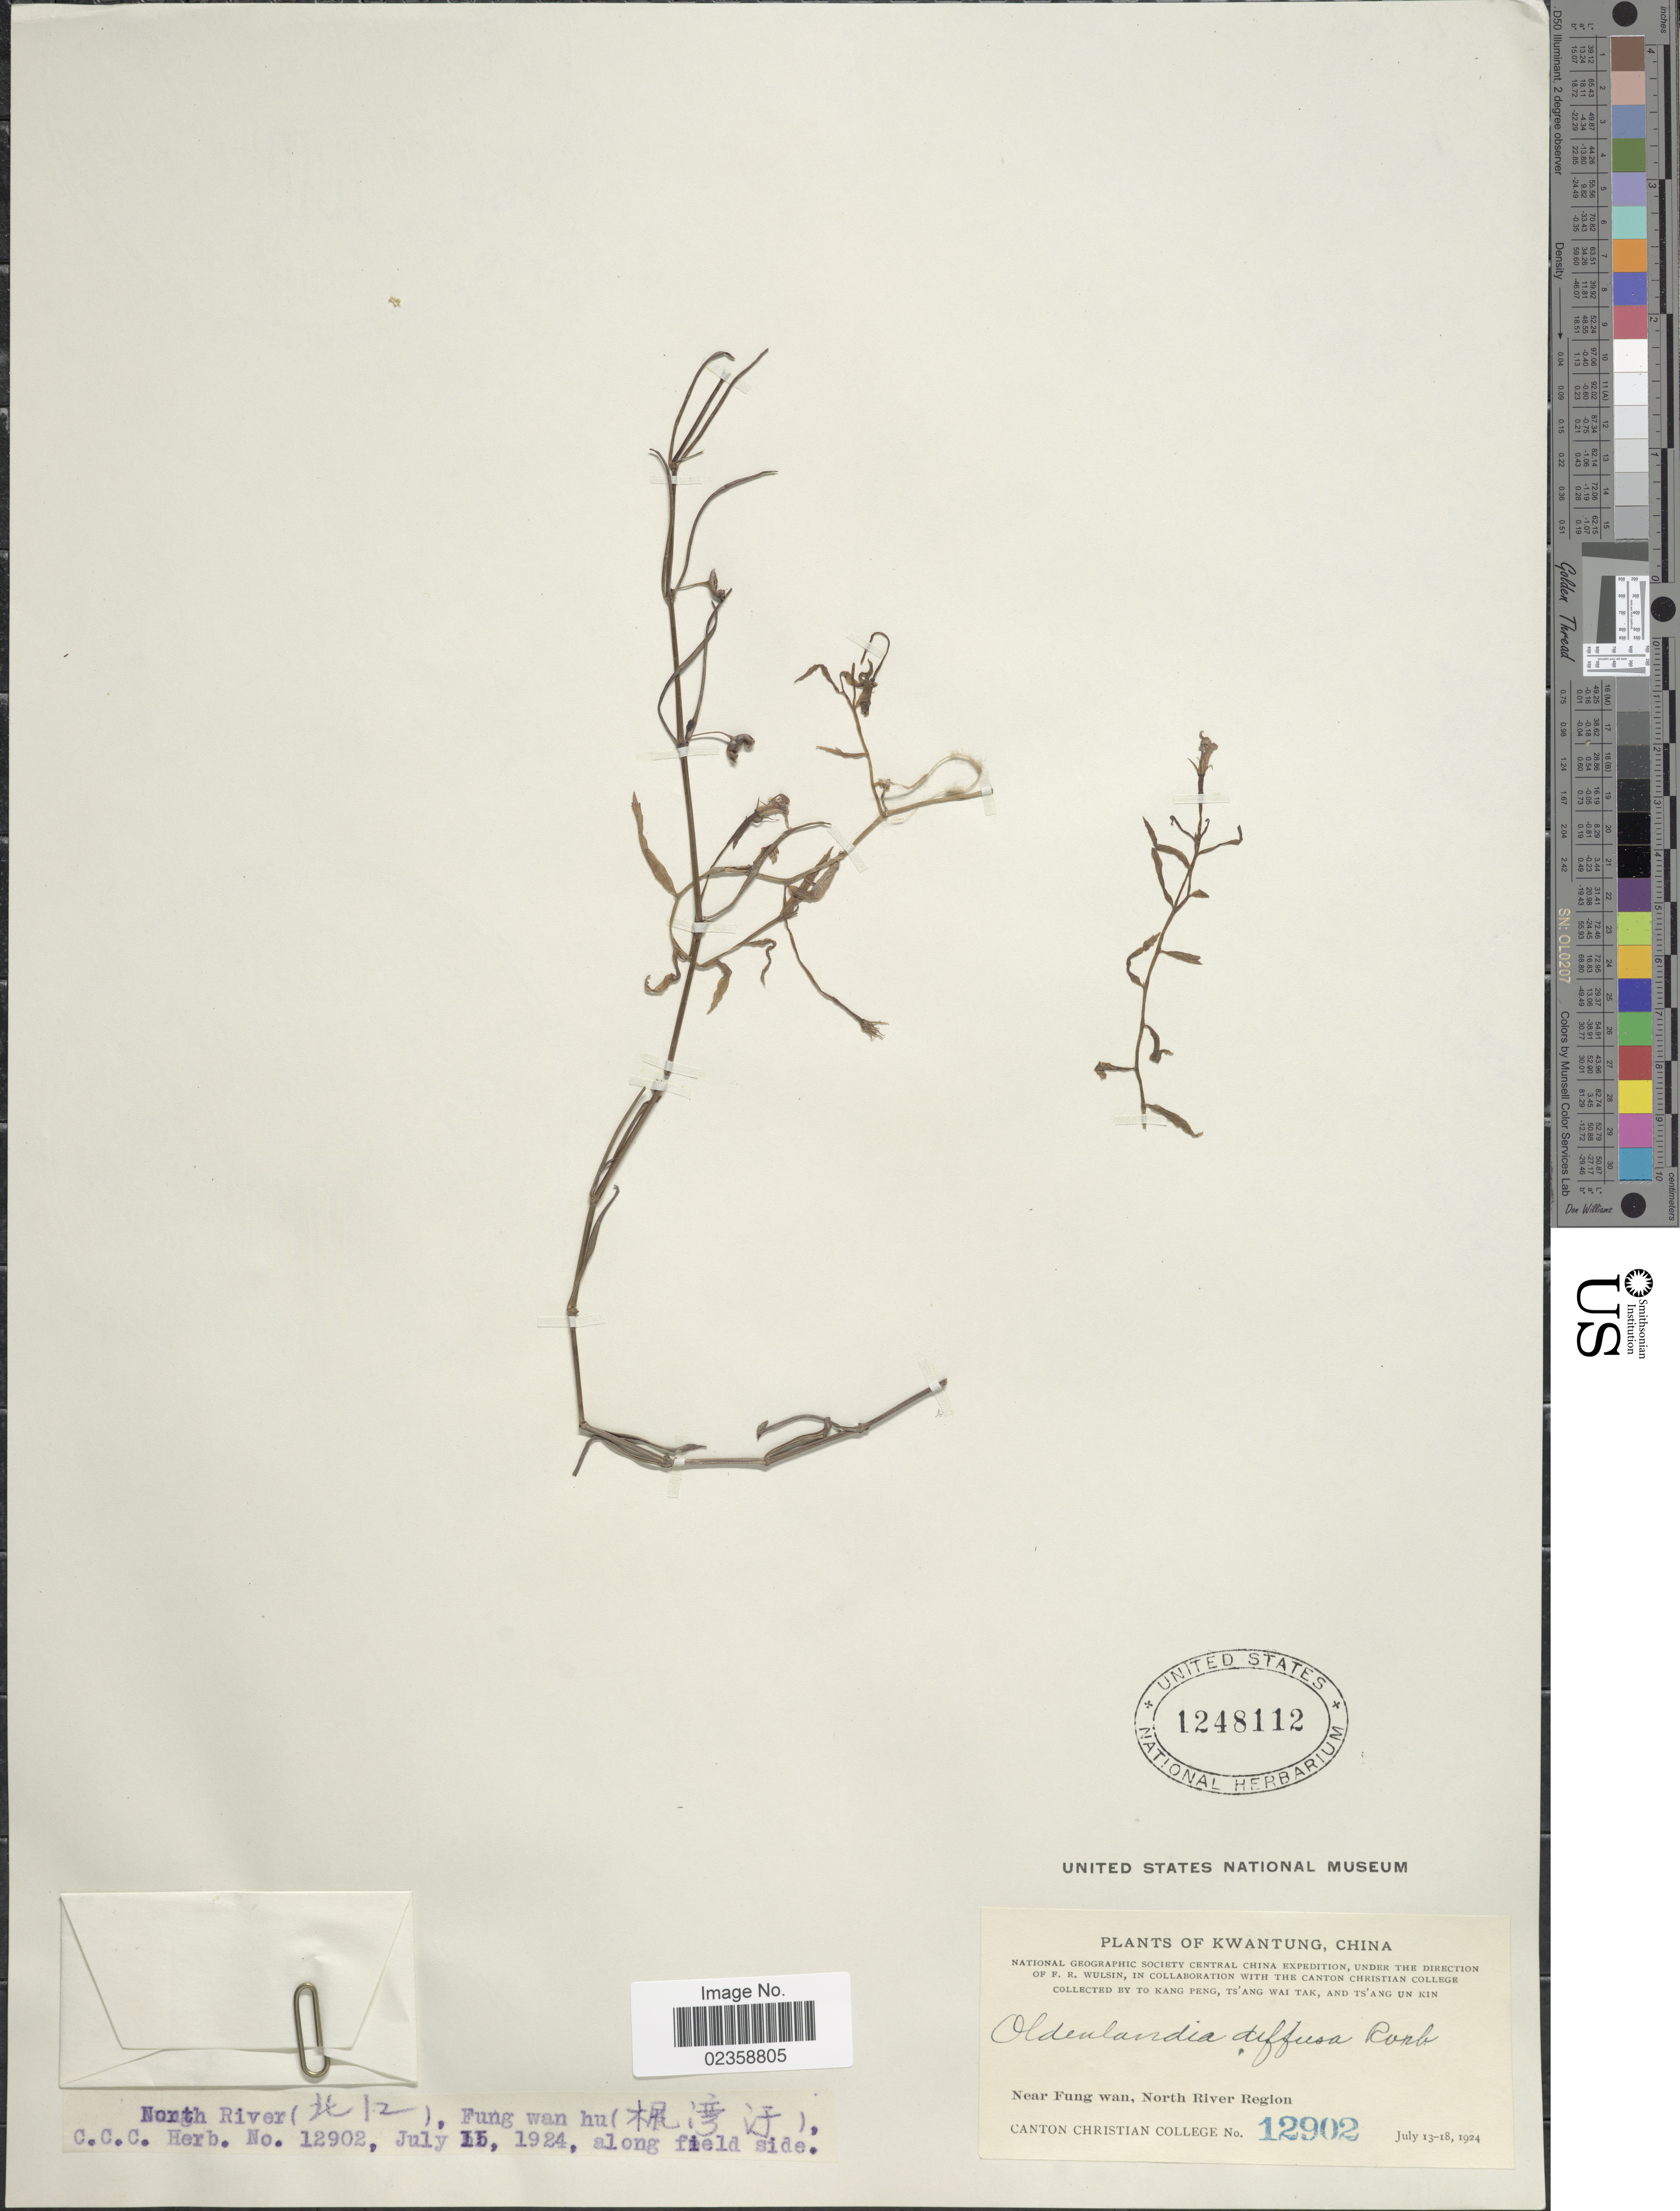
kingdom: Plantae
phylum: Tracheophyta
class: Magnoliopsida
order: Gentianales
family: Rubiaceae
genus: Oldenlandia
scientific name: Oldenlandia diffusa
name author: (Willd.) Roxb.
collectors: K. Peng, W. T. Tsang & Ts' Ang Un Kin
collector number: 12902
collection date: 1924-07-15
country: China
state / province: Guangdong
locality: Kwangtung. Central China. Near Fung Wan, North River Region. Fung wan hu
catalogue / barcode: US 1248112